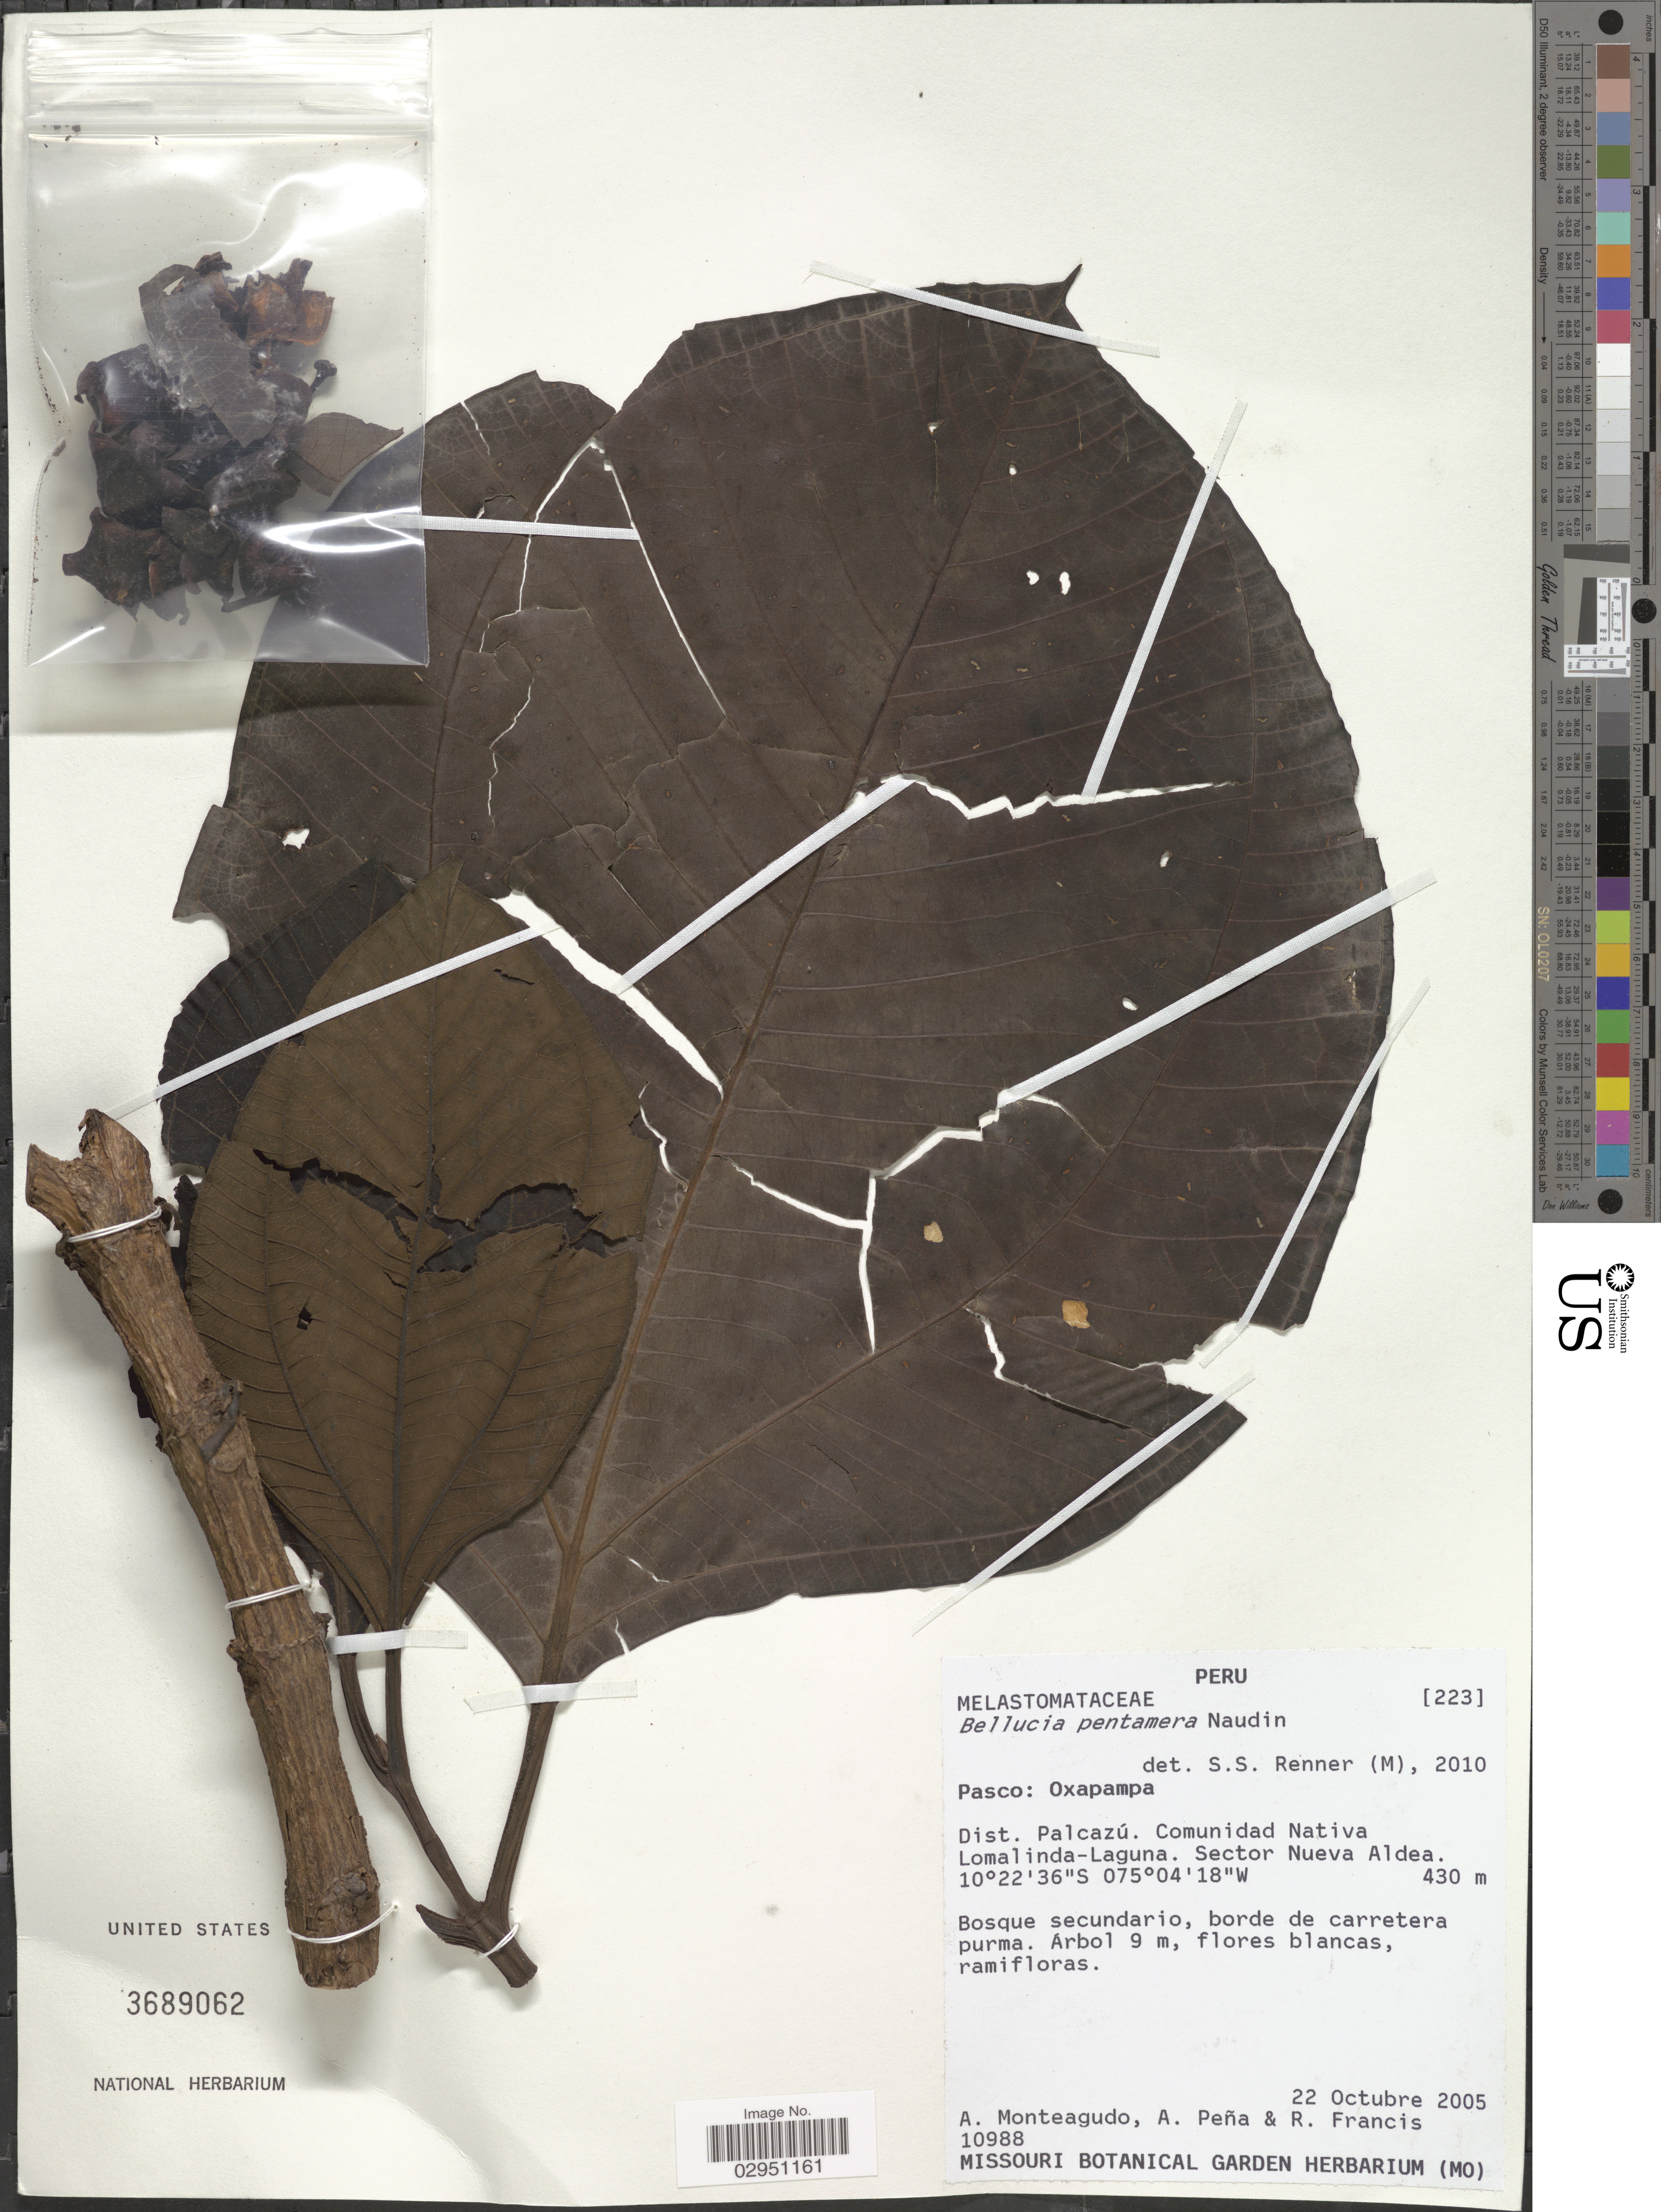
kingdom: Plantae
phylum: Tracheophyta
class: Magnoliopsida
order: Myrtales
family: Melastomataceae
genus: Bellucia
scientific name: Bellucia pentamera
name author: Naudin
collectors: A. Monteagudo, A. Peña & R. Francis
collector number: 10988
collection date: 2005-10-22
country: Peru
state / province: Pasco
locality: Oxapampa. Dist. Palcazú. Comunidad Nativa Lomalinda-Laguna. Sector Nueva Aldea.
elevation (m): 430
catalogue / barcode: US 3689062